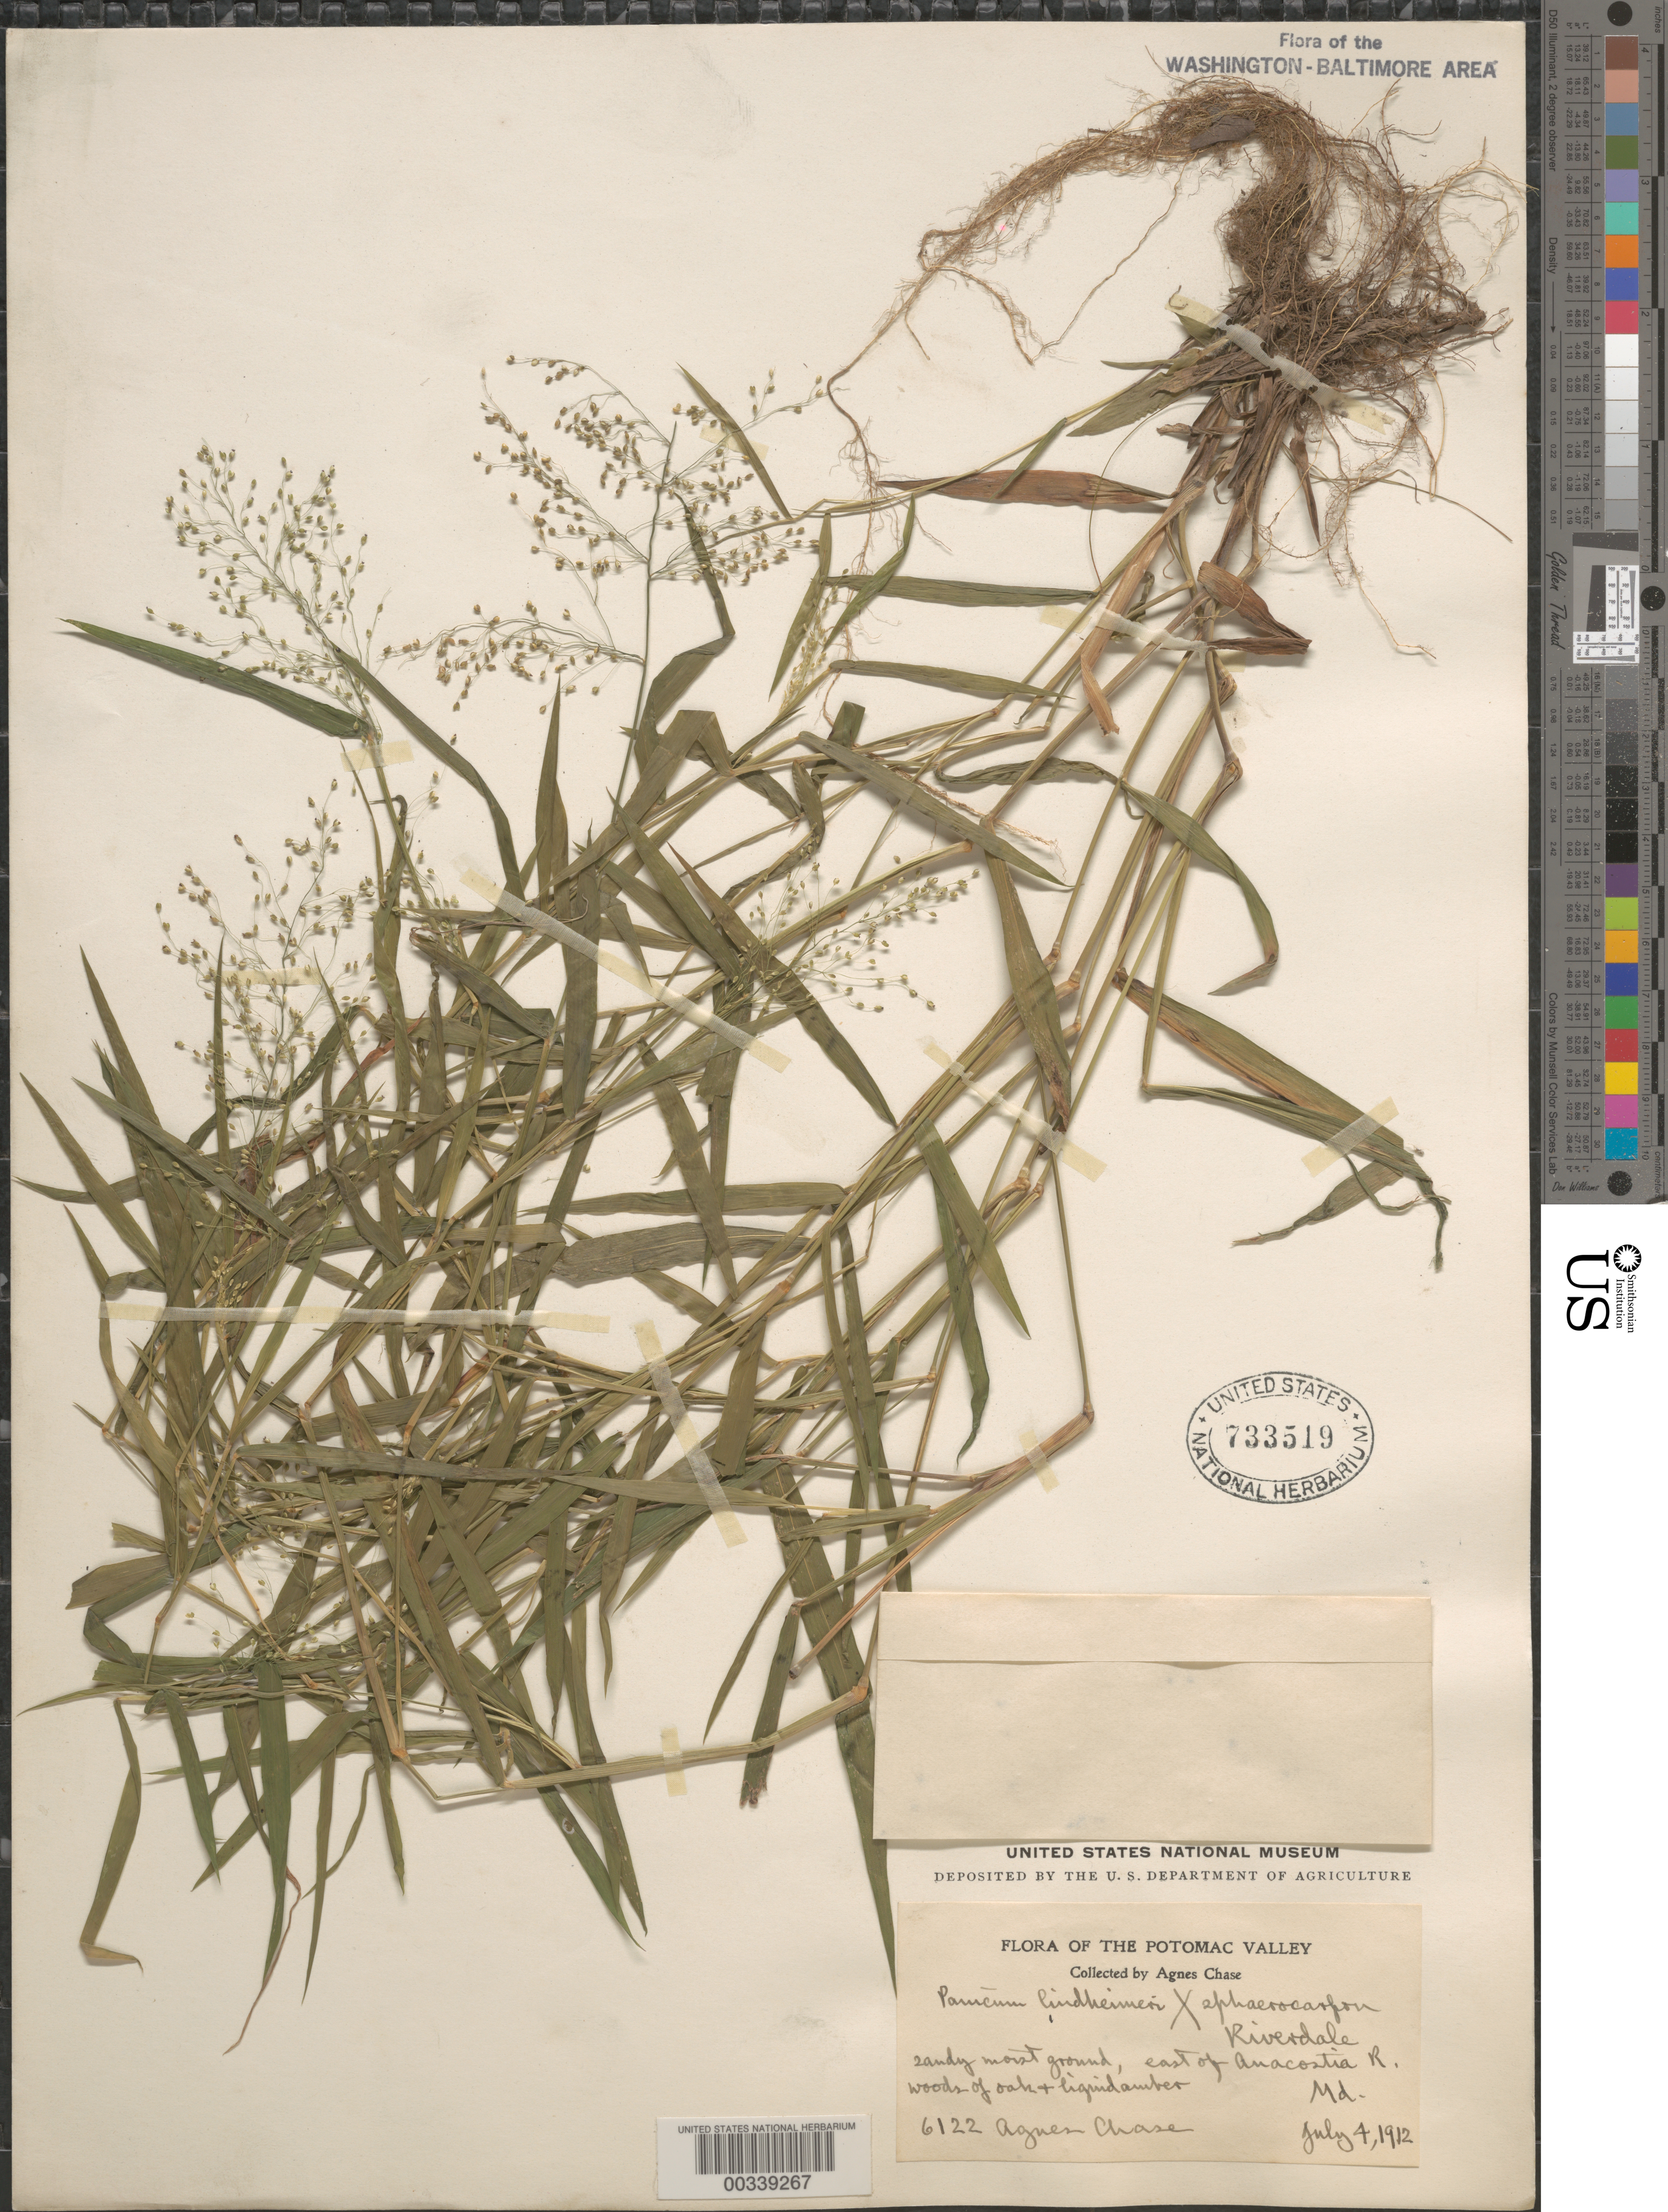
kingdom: Plantae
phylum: Tracheophyta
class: Liliopsida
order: Poales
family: Poaceae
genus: Dichanthelium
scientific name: Dichanthelium acuminatum var. lindheimeri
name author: (Nash) Gould & C.A. Clark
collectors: A. Chase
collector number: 6122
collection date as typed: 04 Jul 1912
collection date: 1912-07-04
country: United States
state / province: Maryland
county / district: Prince George's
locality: Riverdale, E of Anacostia River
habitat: Sandy moist ground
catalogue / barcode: US 733519